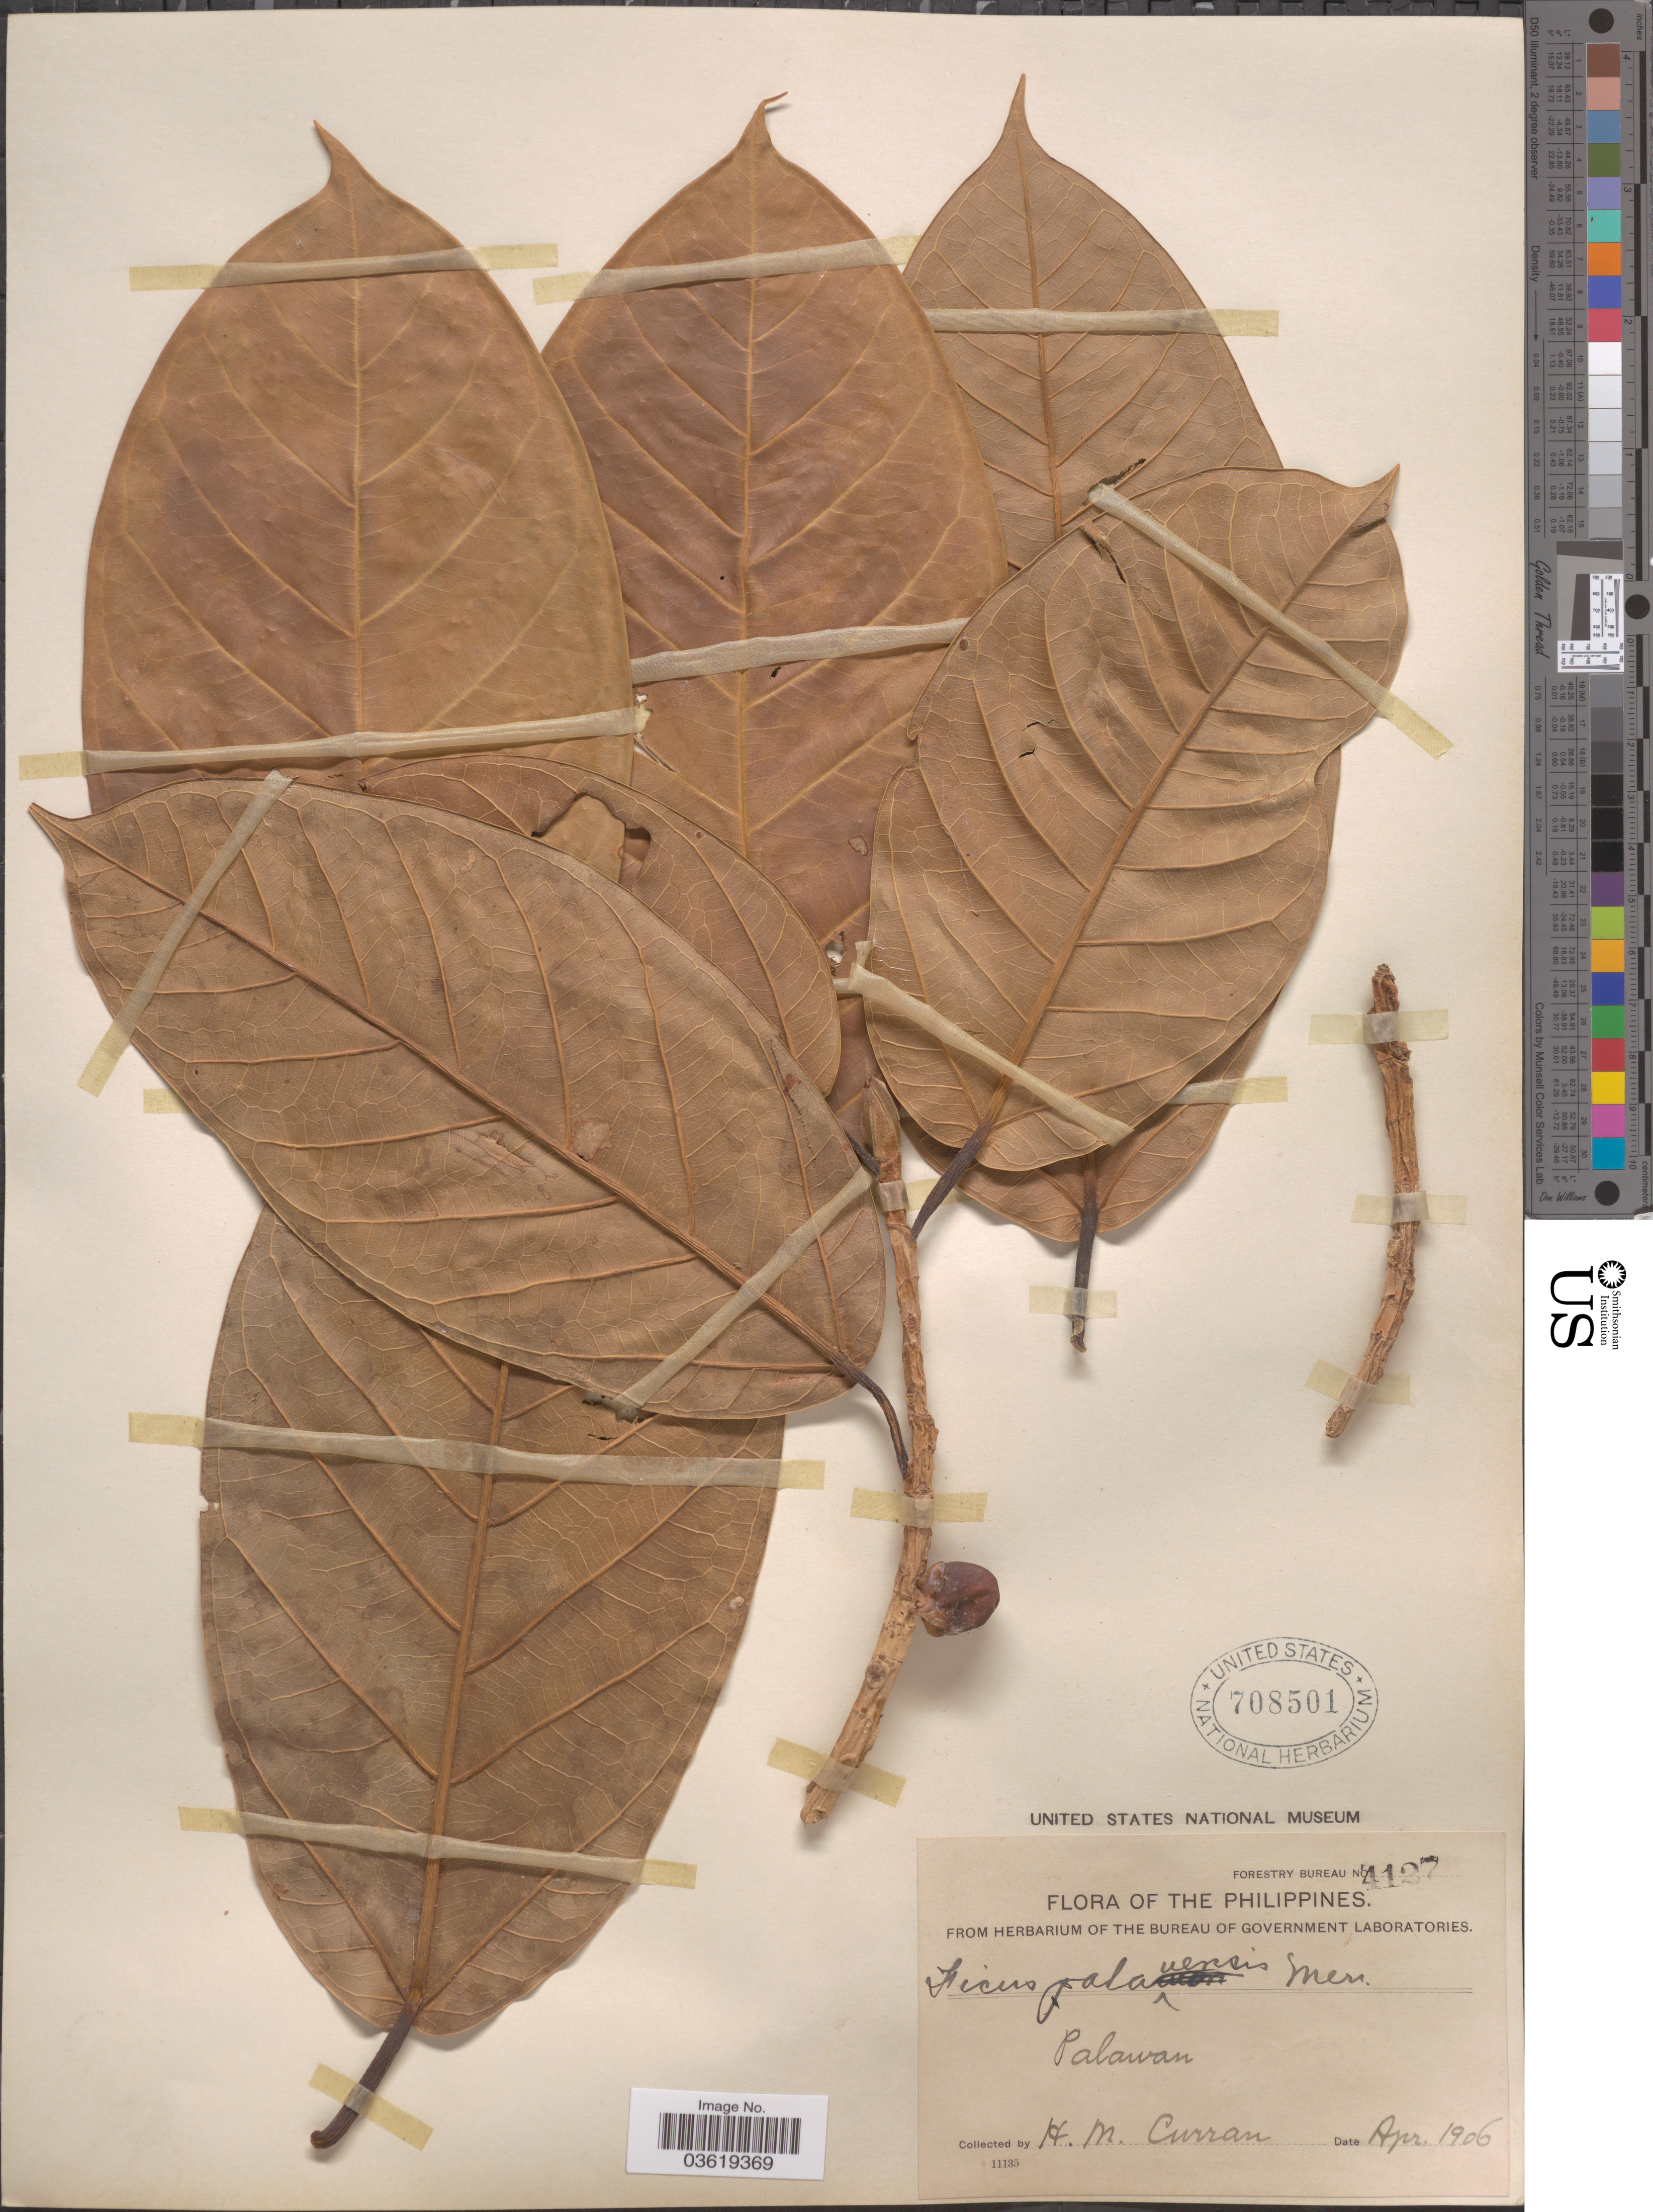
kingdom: Plantae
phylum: Tracheophyta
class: Magnoliopsida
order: Rosales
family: Moraceae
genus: Ficus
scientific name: Ficus palawanensis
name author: Merr.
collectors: H. M. Curran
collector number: Forestry Bureau 4127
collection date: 1906-04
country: Philippines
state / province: Mimaropa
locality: Palawan.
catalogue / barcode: US 708501